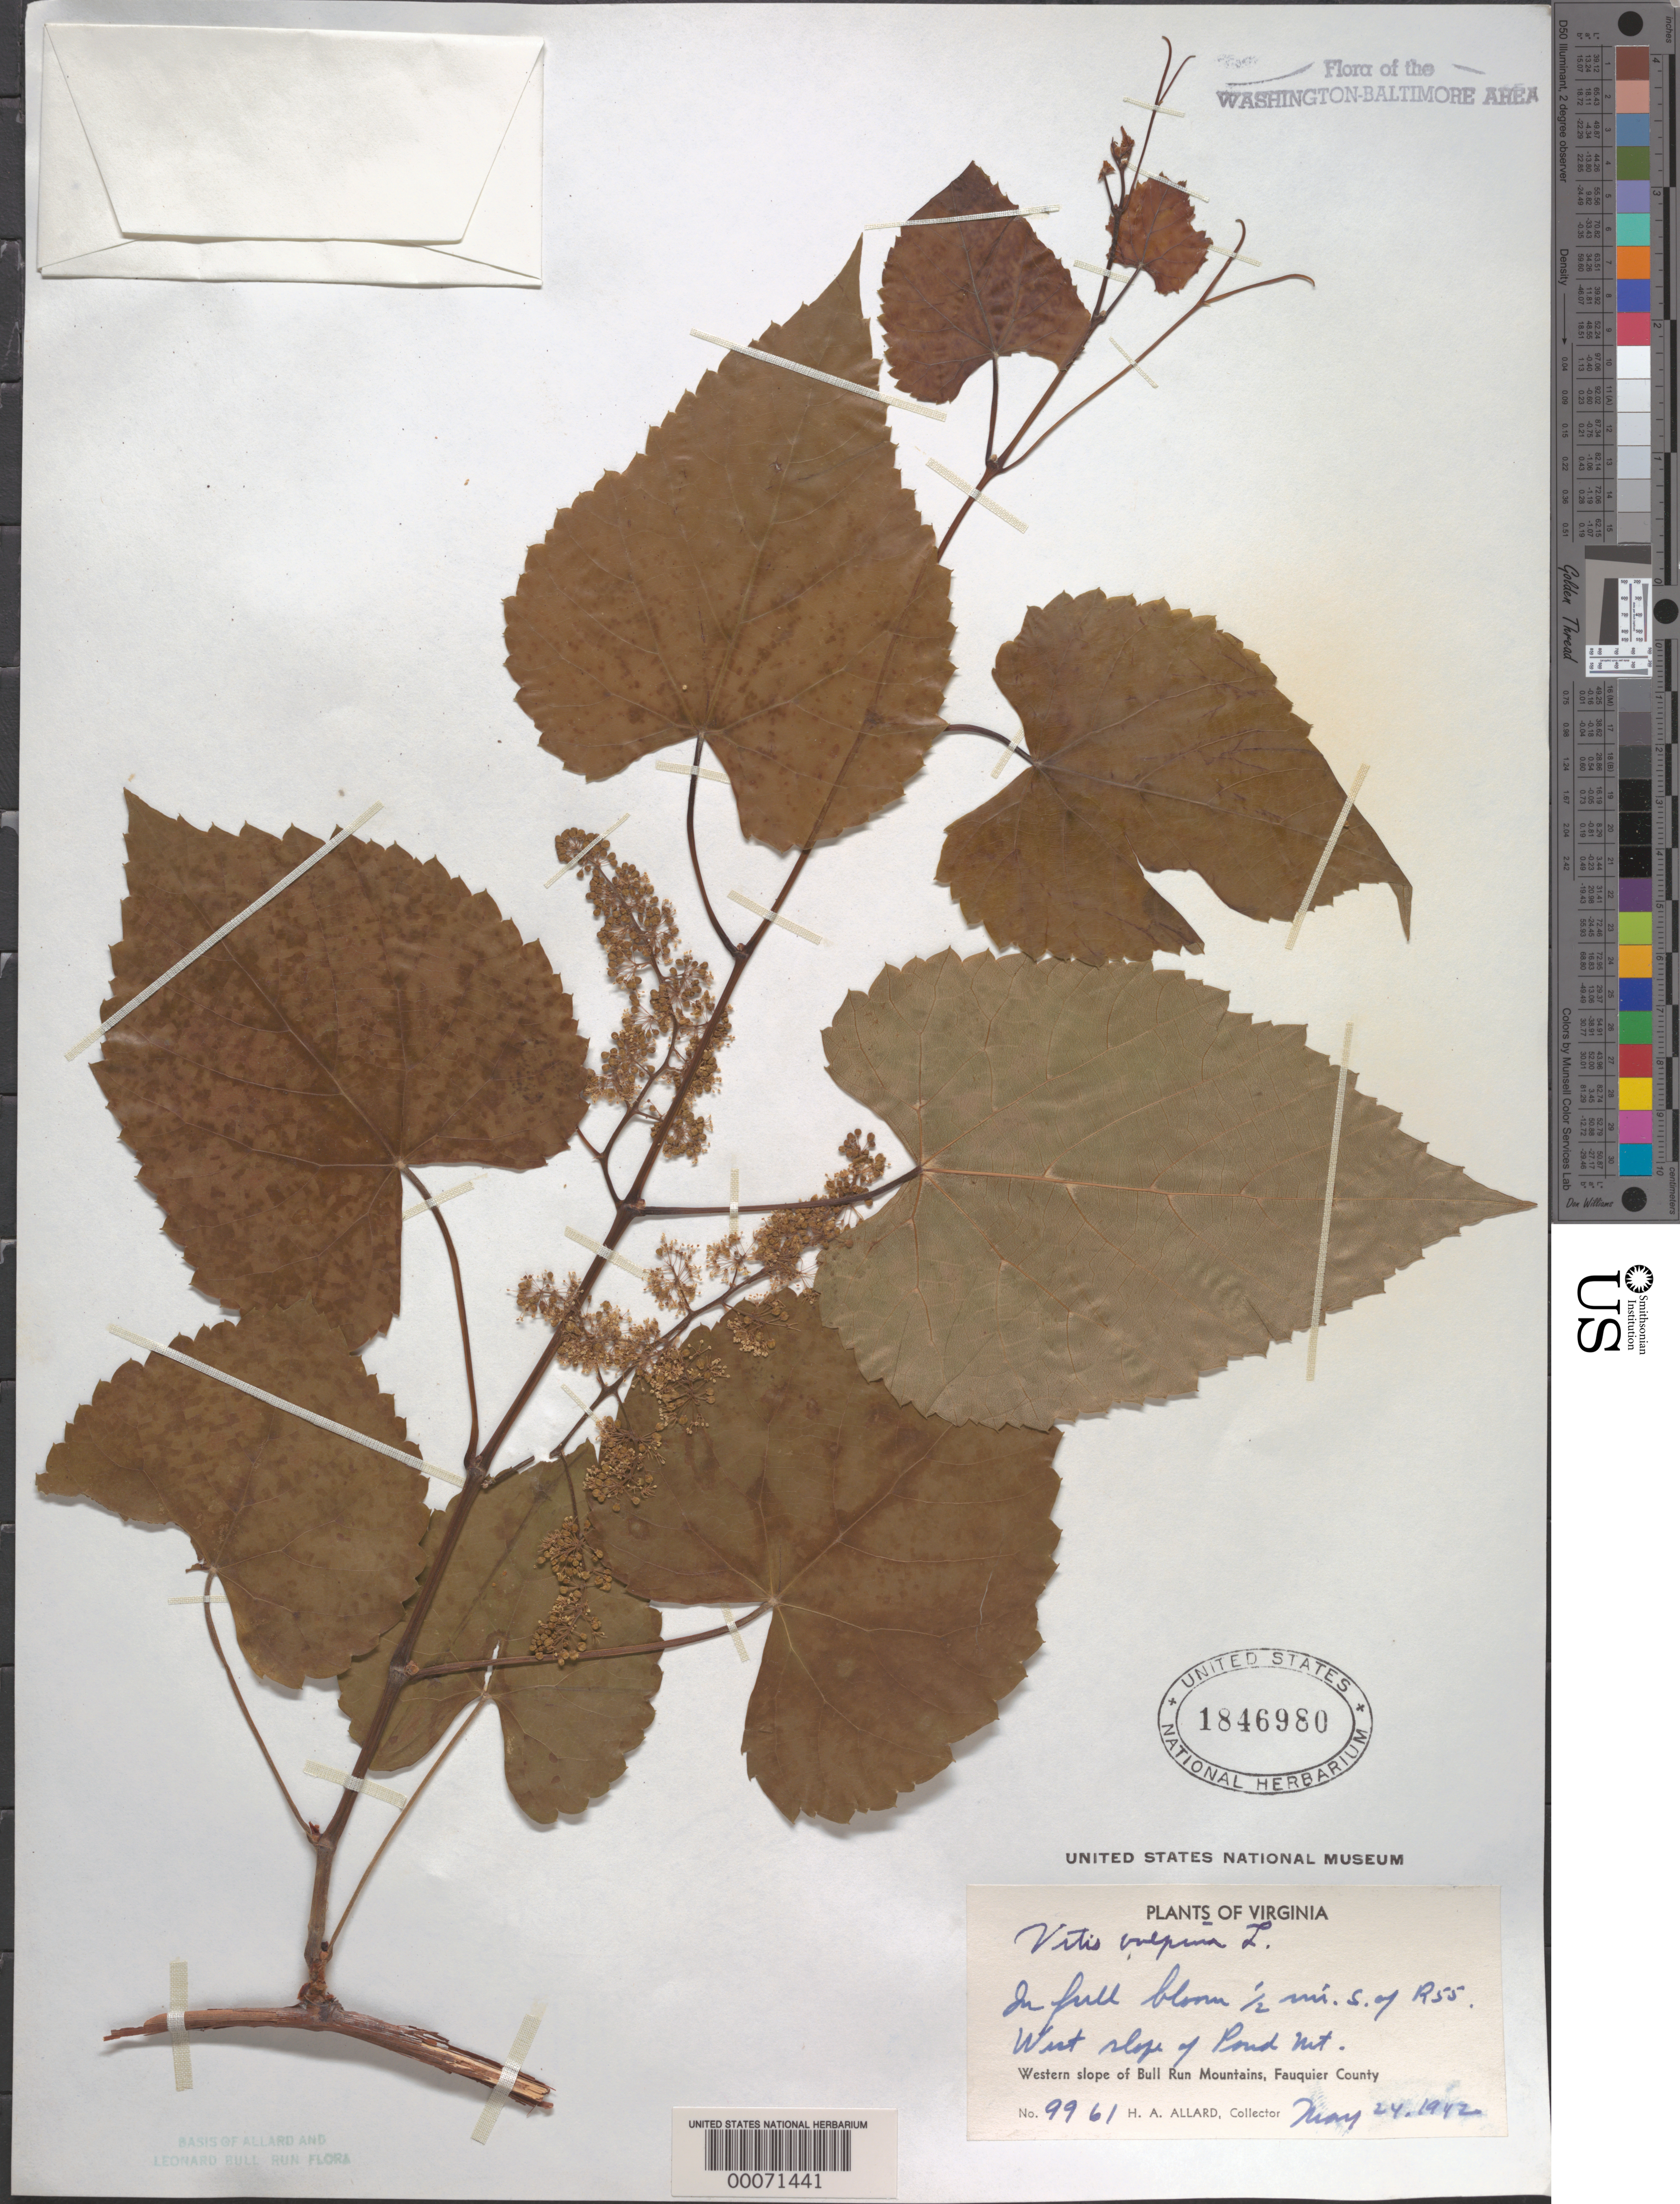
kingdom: Plantae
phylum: Tracheophyta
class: Magnoliopsida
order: Vitales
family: Vitaceae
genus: Vitis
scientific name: Vitis vulpina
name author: L.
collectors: H. A. Allard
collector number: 9961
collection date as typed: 24 May 1942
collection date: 1942-05-24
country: United States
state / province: Virginia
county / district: Fauquier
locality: South of Route 55, Pond Mountains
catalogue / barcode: US 1846980